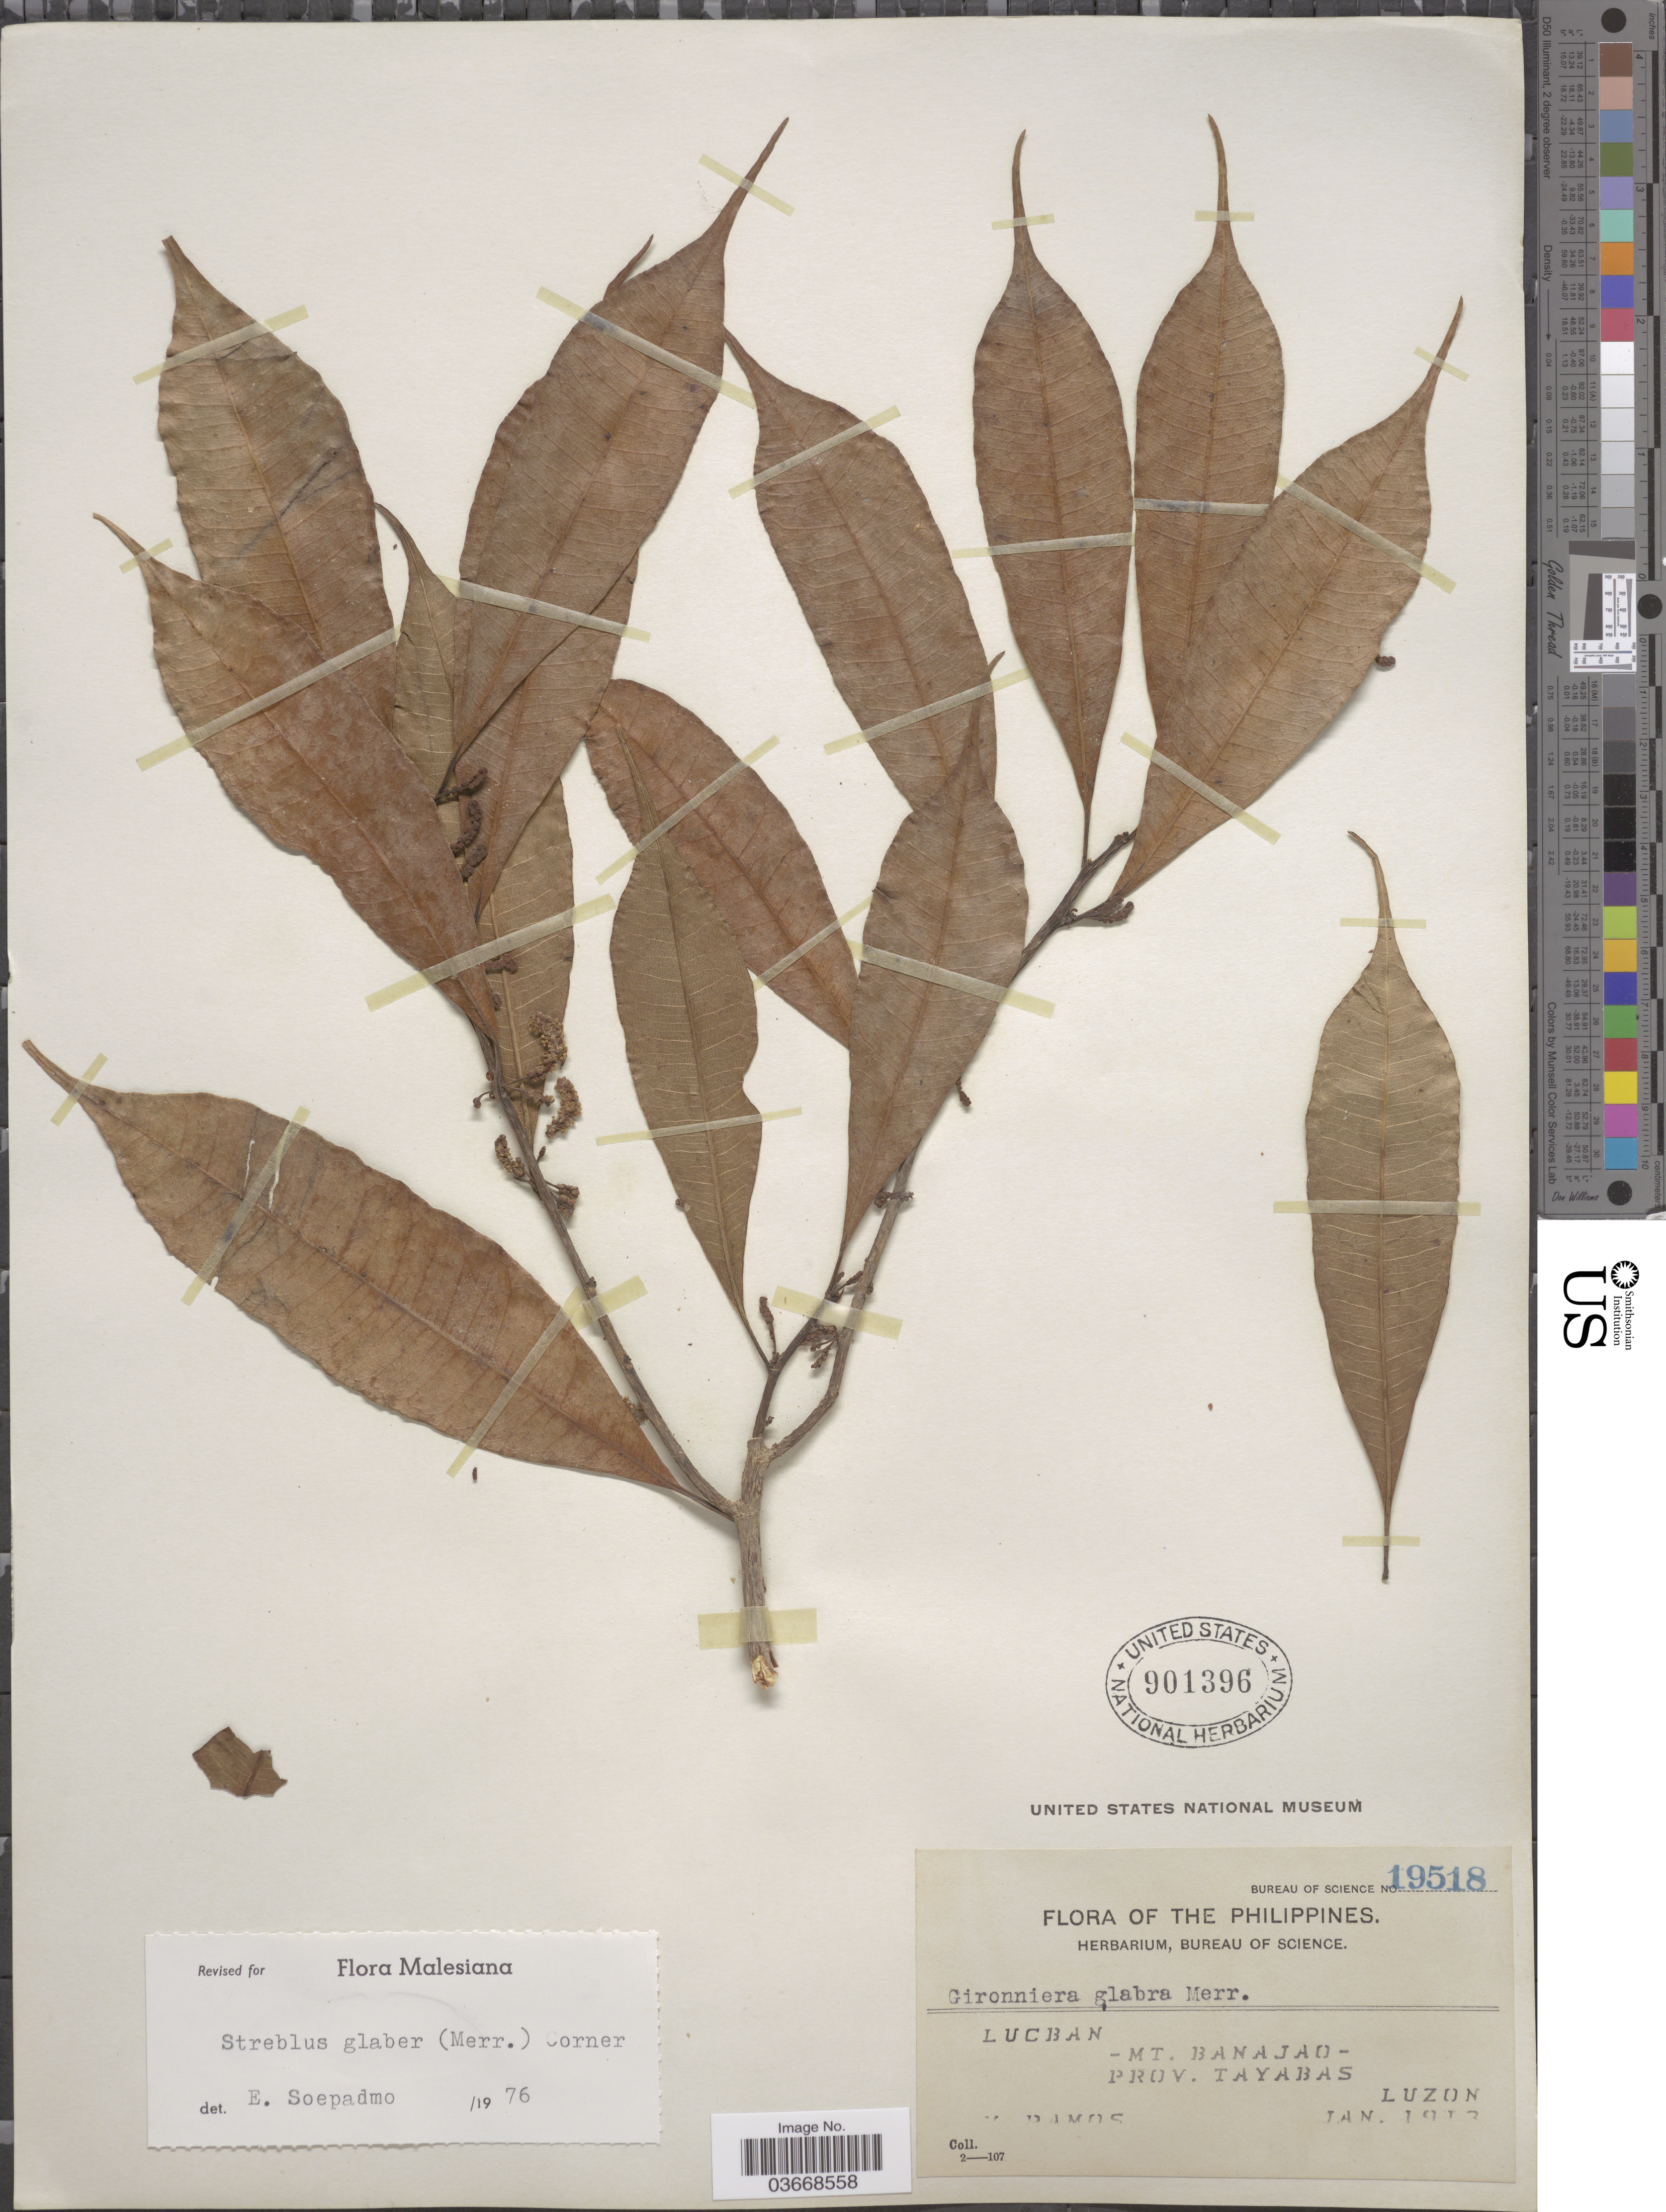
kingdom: Plantae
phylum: Tracheophyta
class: Magnoliopsida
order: Rosales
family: Moraceae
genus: Paratrophis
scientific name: Paratrophis glabra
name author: (Merr.) Steenis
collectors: M. Ramos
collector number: Bureau of Science 19518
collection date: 1913-01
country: Philippines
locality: Lucban. -Mt. Banajao- Prov. Tayabas, Luzon.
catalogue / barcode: US 901396